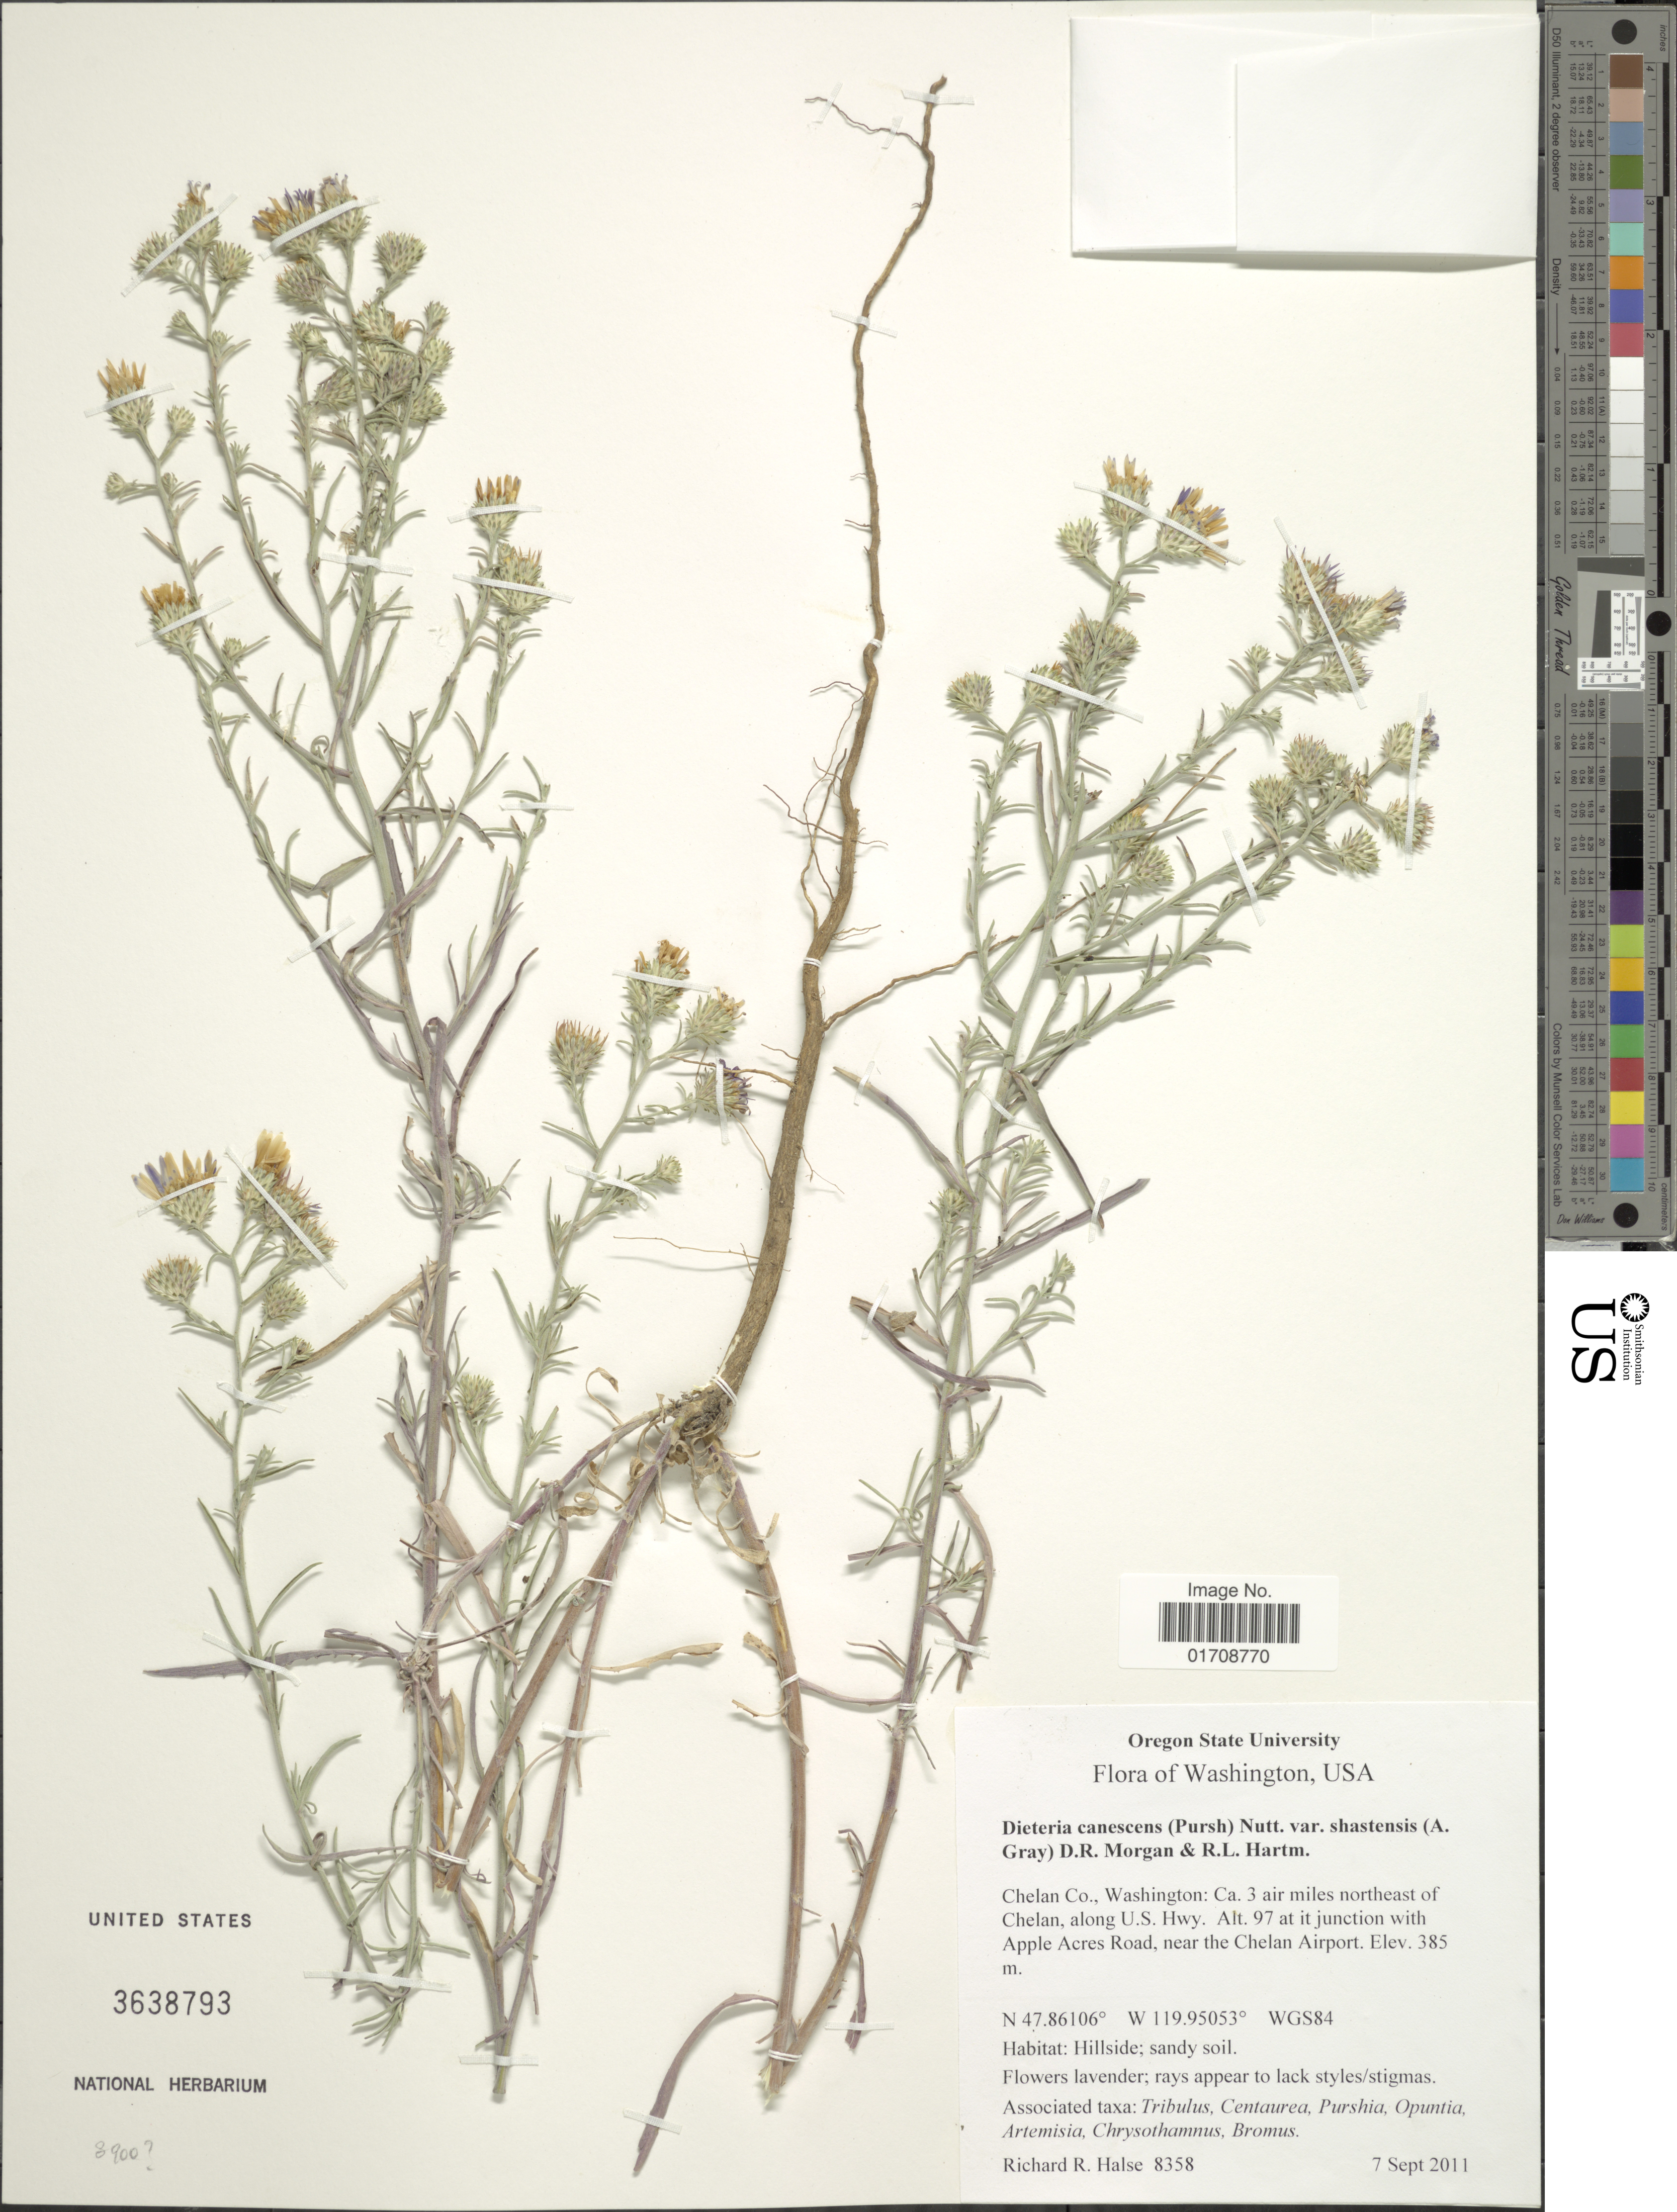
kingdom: Plantae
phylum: Tracheophyta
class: Magnoliopsida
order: Asterales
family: Asteraceae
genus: Machaeranthera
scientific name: Machaeranthera canescens var. shastensis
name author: (A. Gray) B.L. Turner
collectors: R. Halse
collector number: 8358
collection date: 2011-09-07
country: United States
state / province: Washington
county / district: Chelan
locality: Chelan Co., ca 3 air miles northeast of Chelan, along U.S. Hwy., junction with Apple Acres Road, near the Chelan Airport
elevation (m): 385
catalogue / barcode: US 3638793